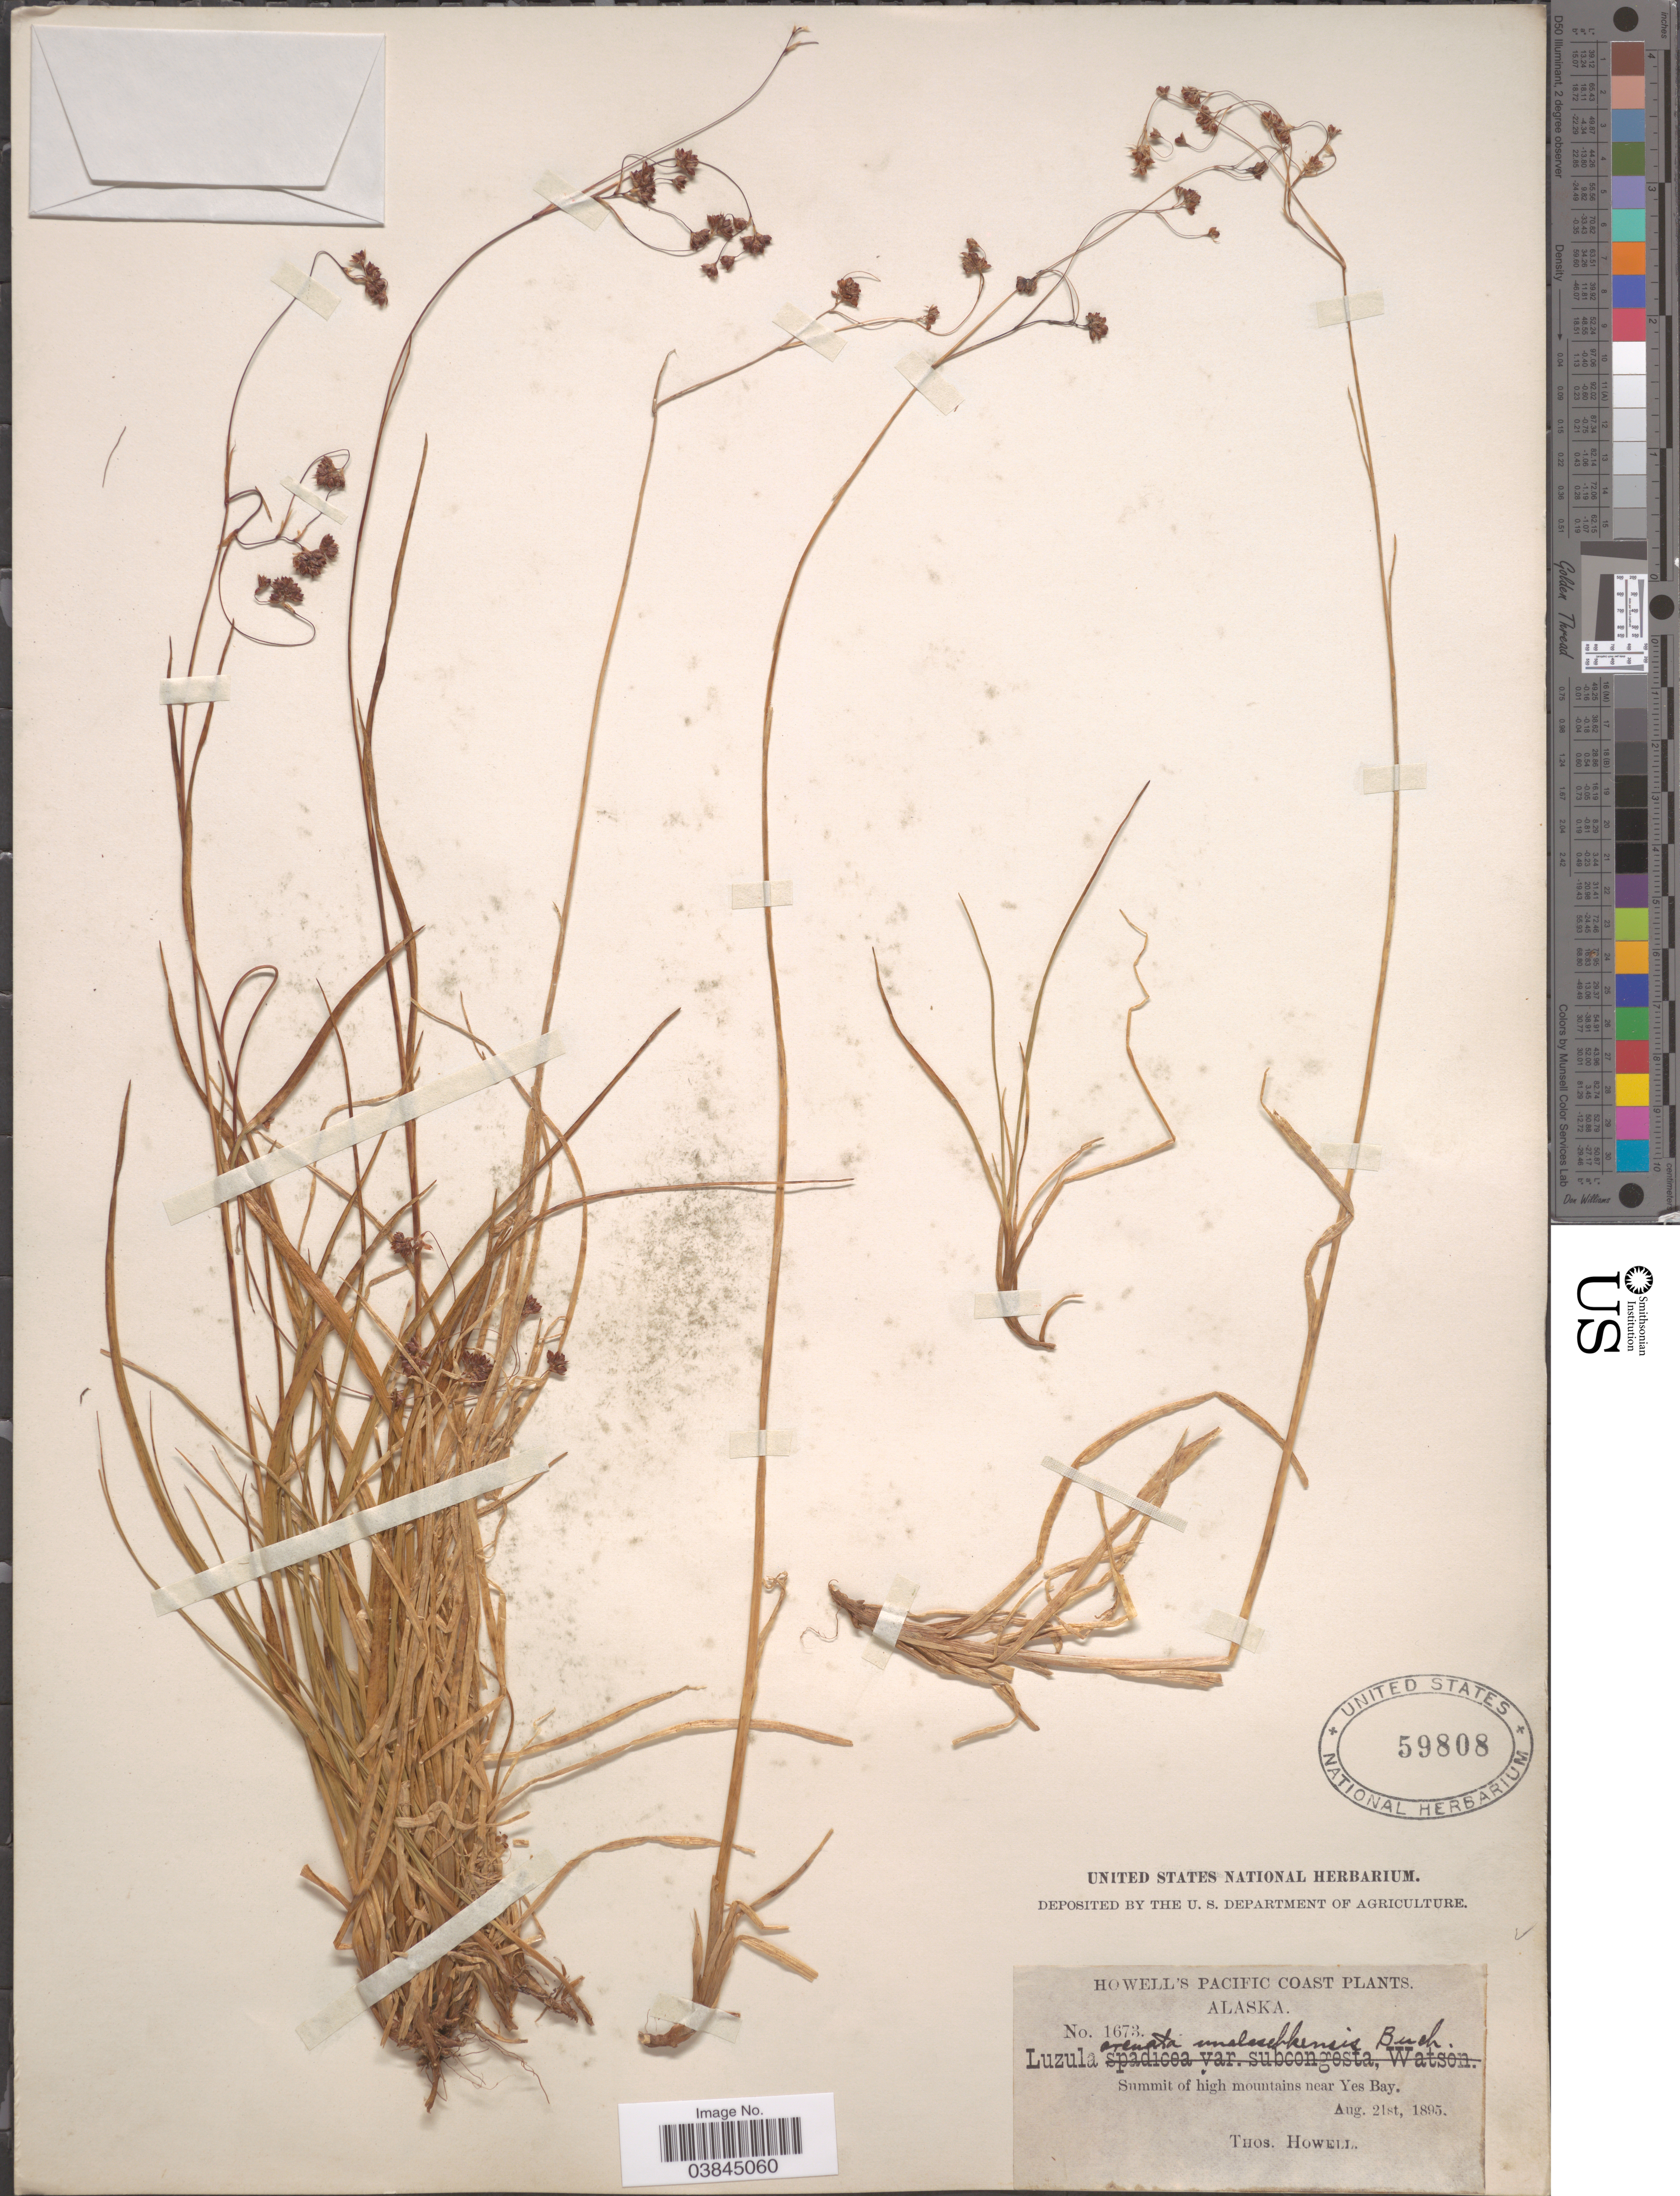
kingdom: Plantae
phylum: Tracheophyta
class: Liliopsida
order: Poales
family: Juncaceae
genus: Luzula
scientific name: Luzula arcuata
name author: (Wahlenb.) Sw.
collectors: T. Howell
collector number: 1673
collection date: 1895-08-21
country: United States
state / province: Alaska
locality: Pacific Coast. Summit of high mountains near Yes Bay.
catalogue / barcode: US 59808